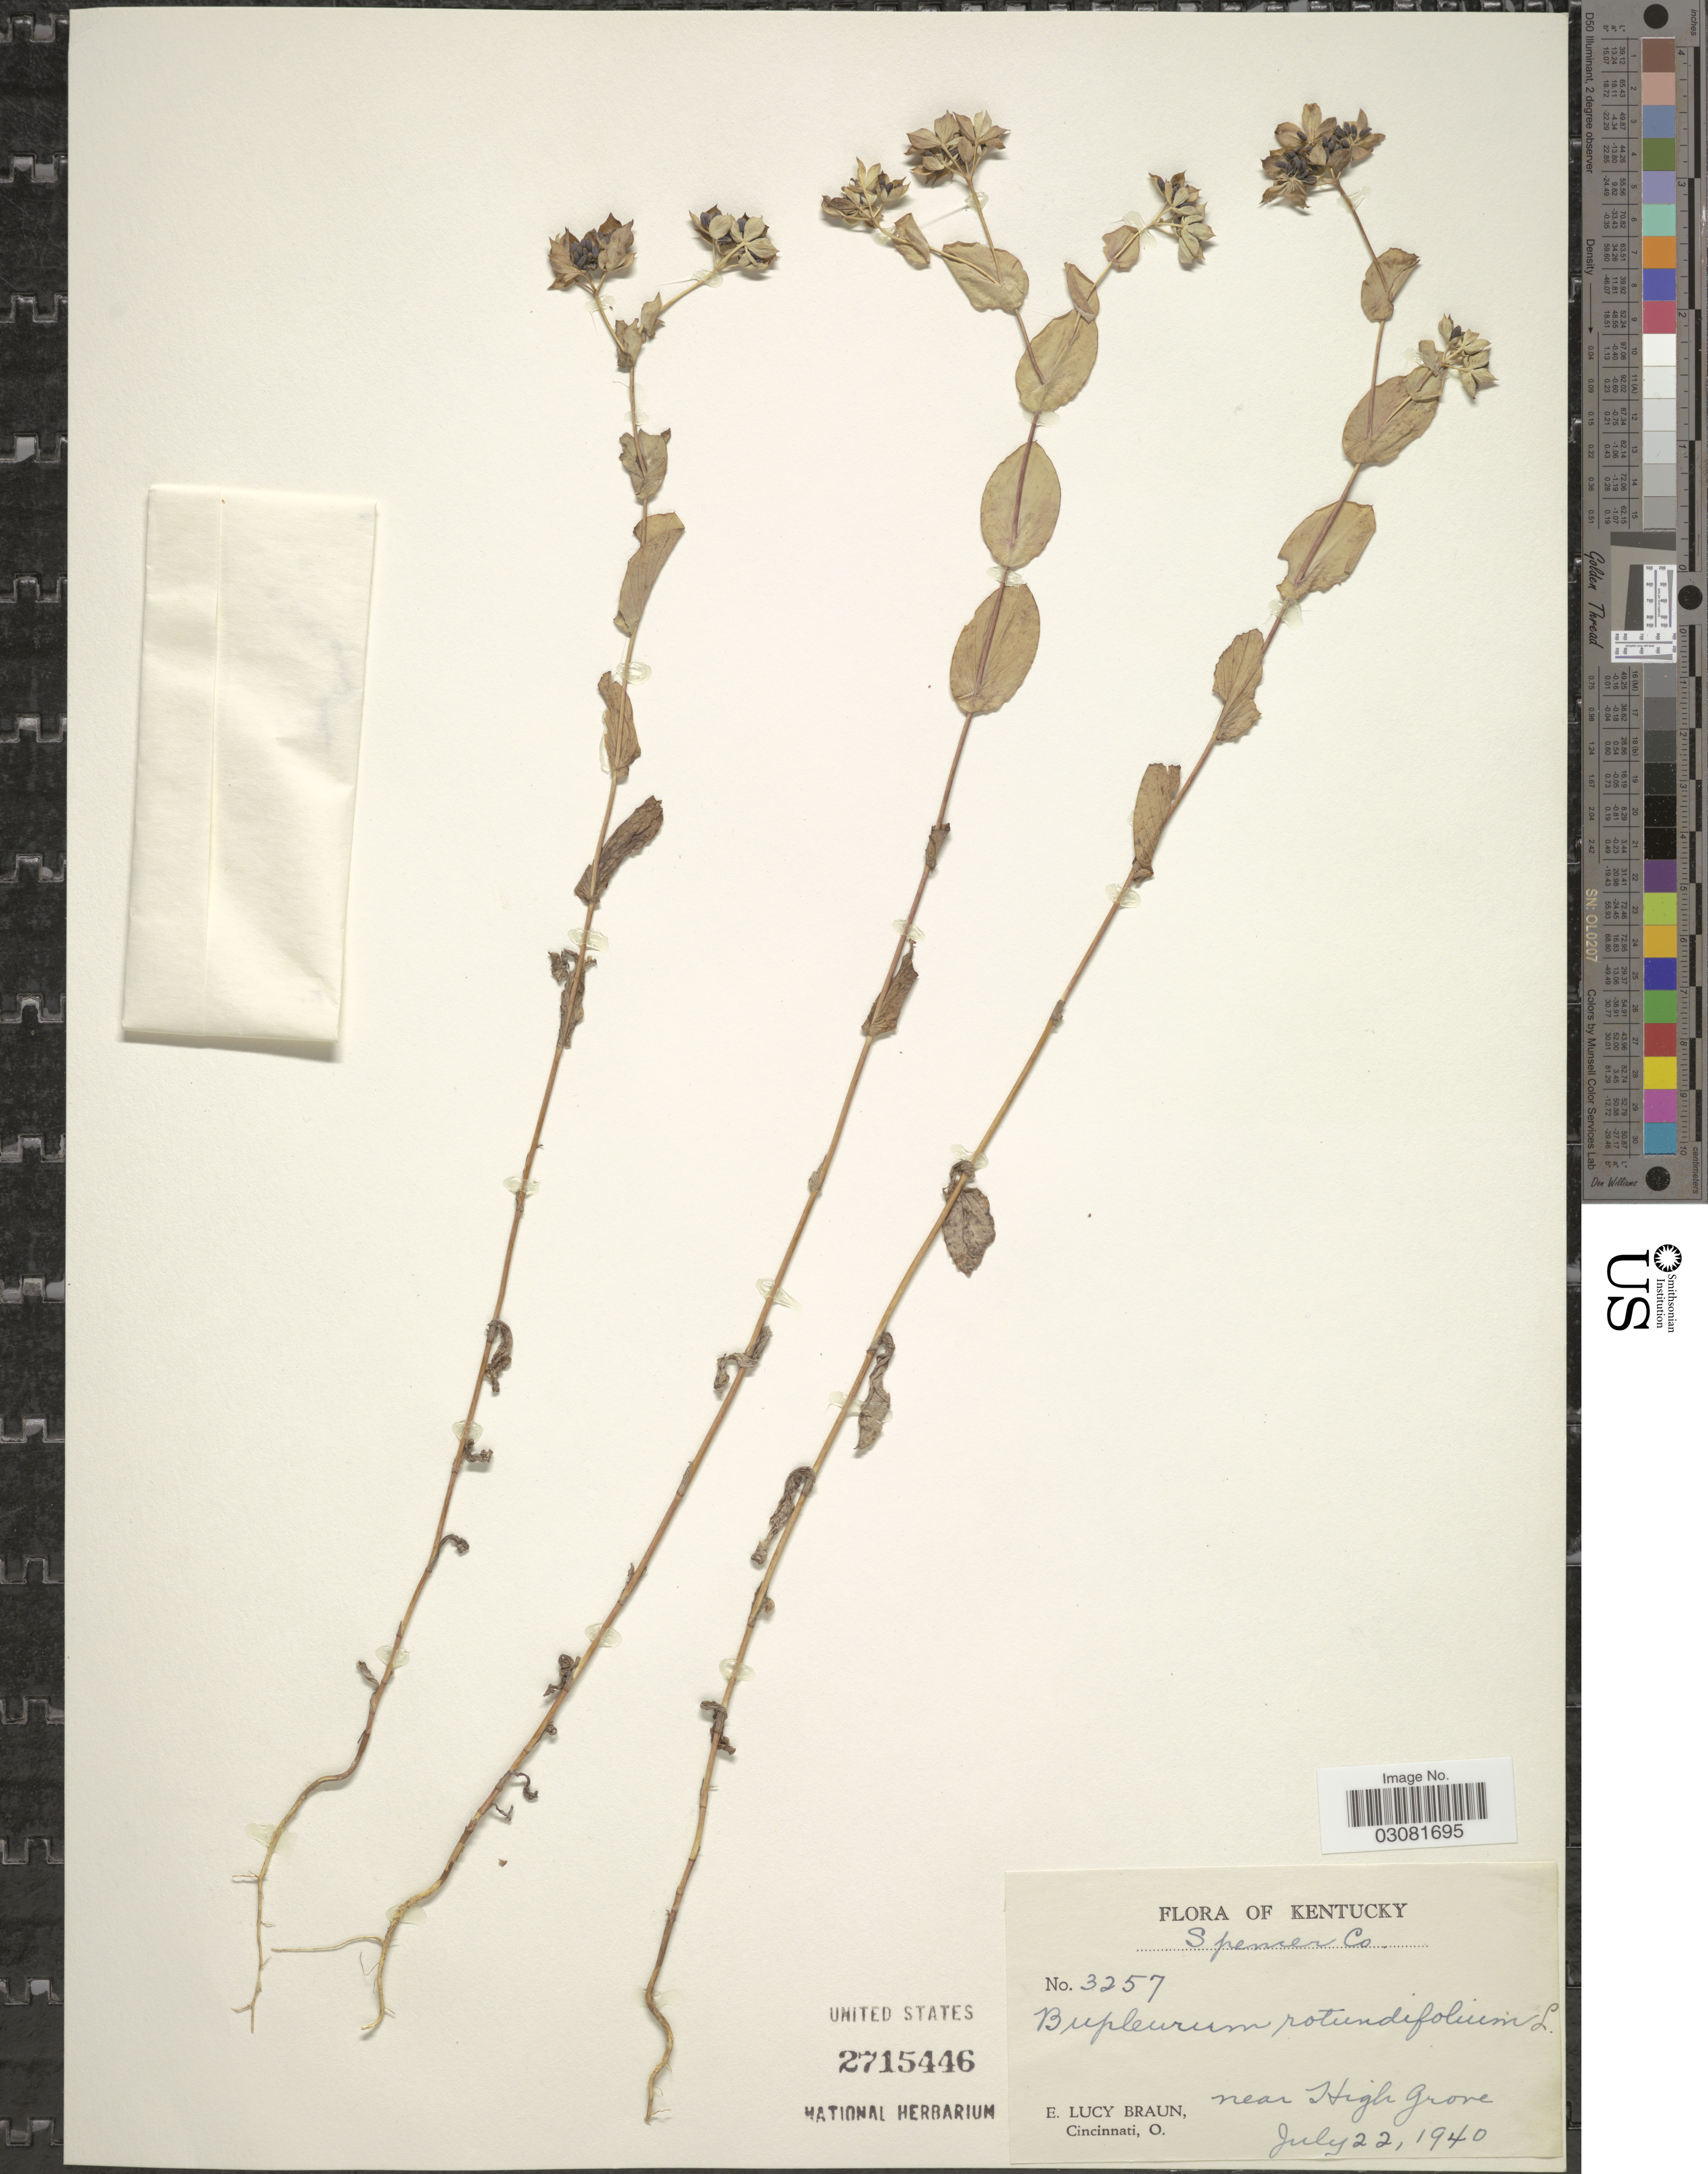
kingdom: Plantae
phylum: Tracheophyta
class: Magnoliopsida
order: Apiales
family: Apiaceae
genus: Bupleurum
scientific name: Bupleurum rotundifolium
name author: L.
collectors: E. L. Braun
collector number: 3257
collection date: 1940-07-22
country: United States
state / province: Kentucky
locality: Spencer Co., near High Grove.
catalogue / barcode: US 2715446